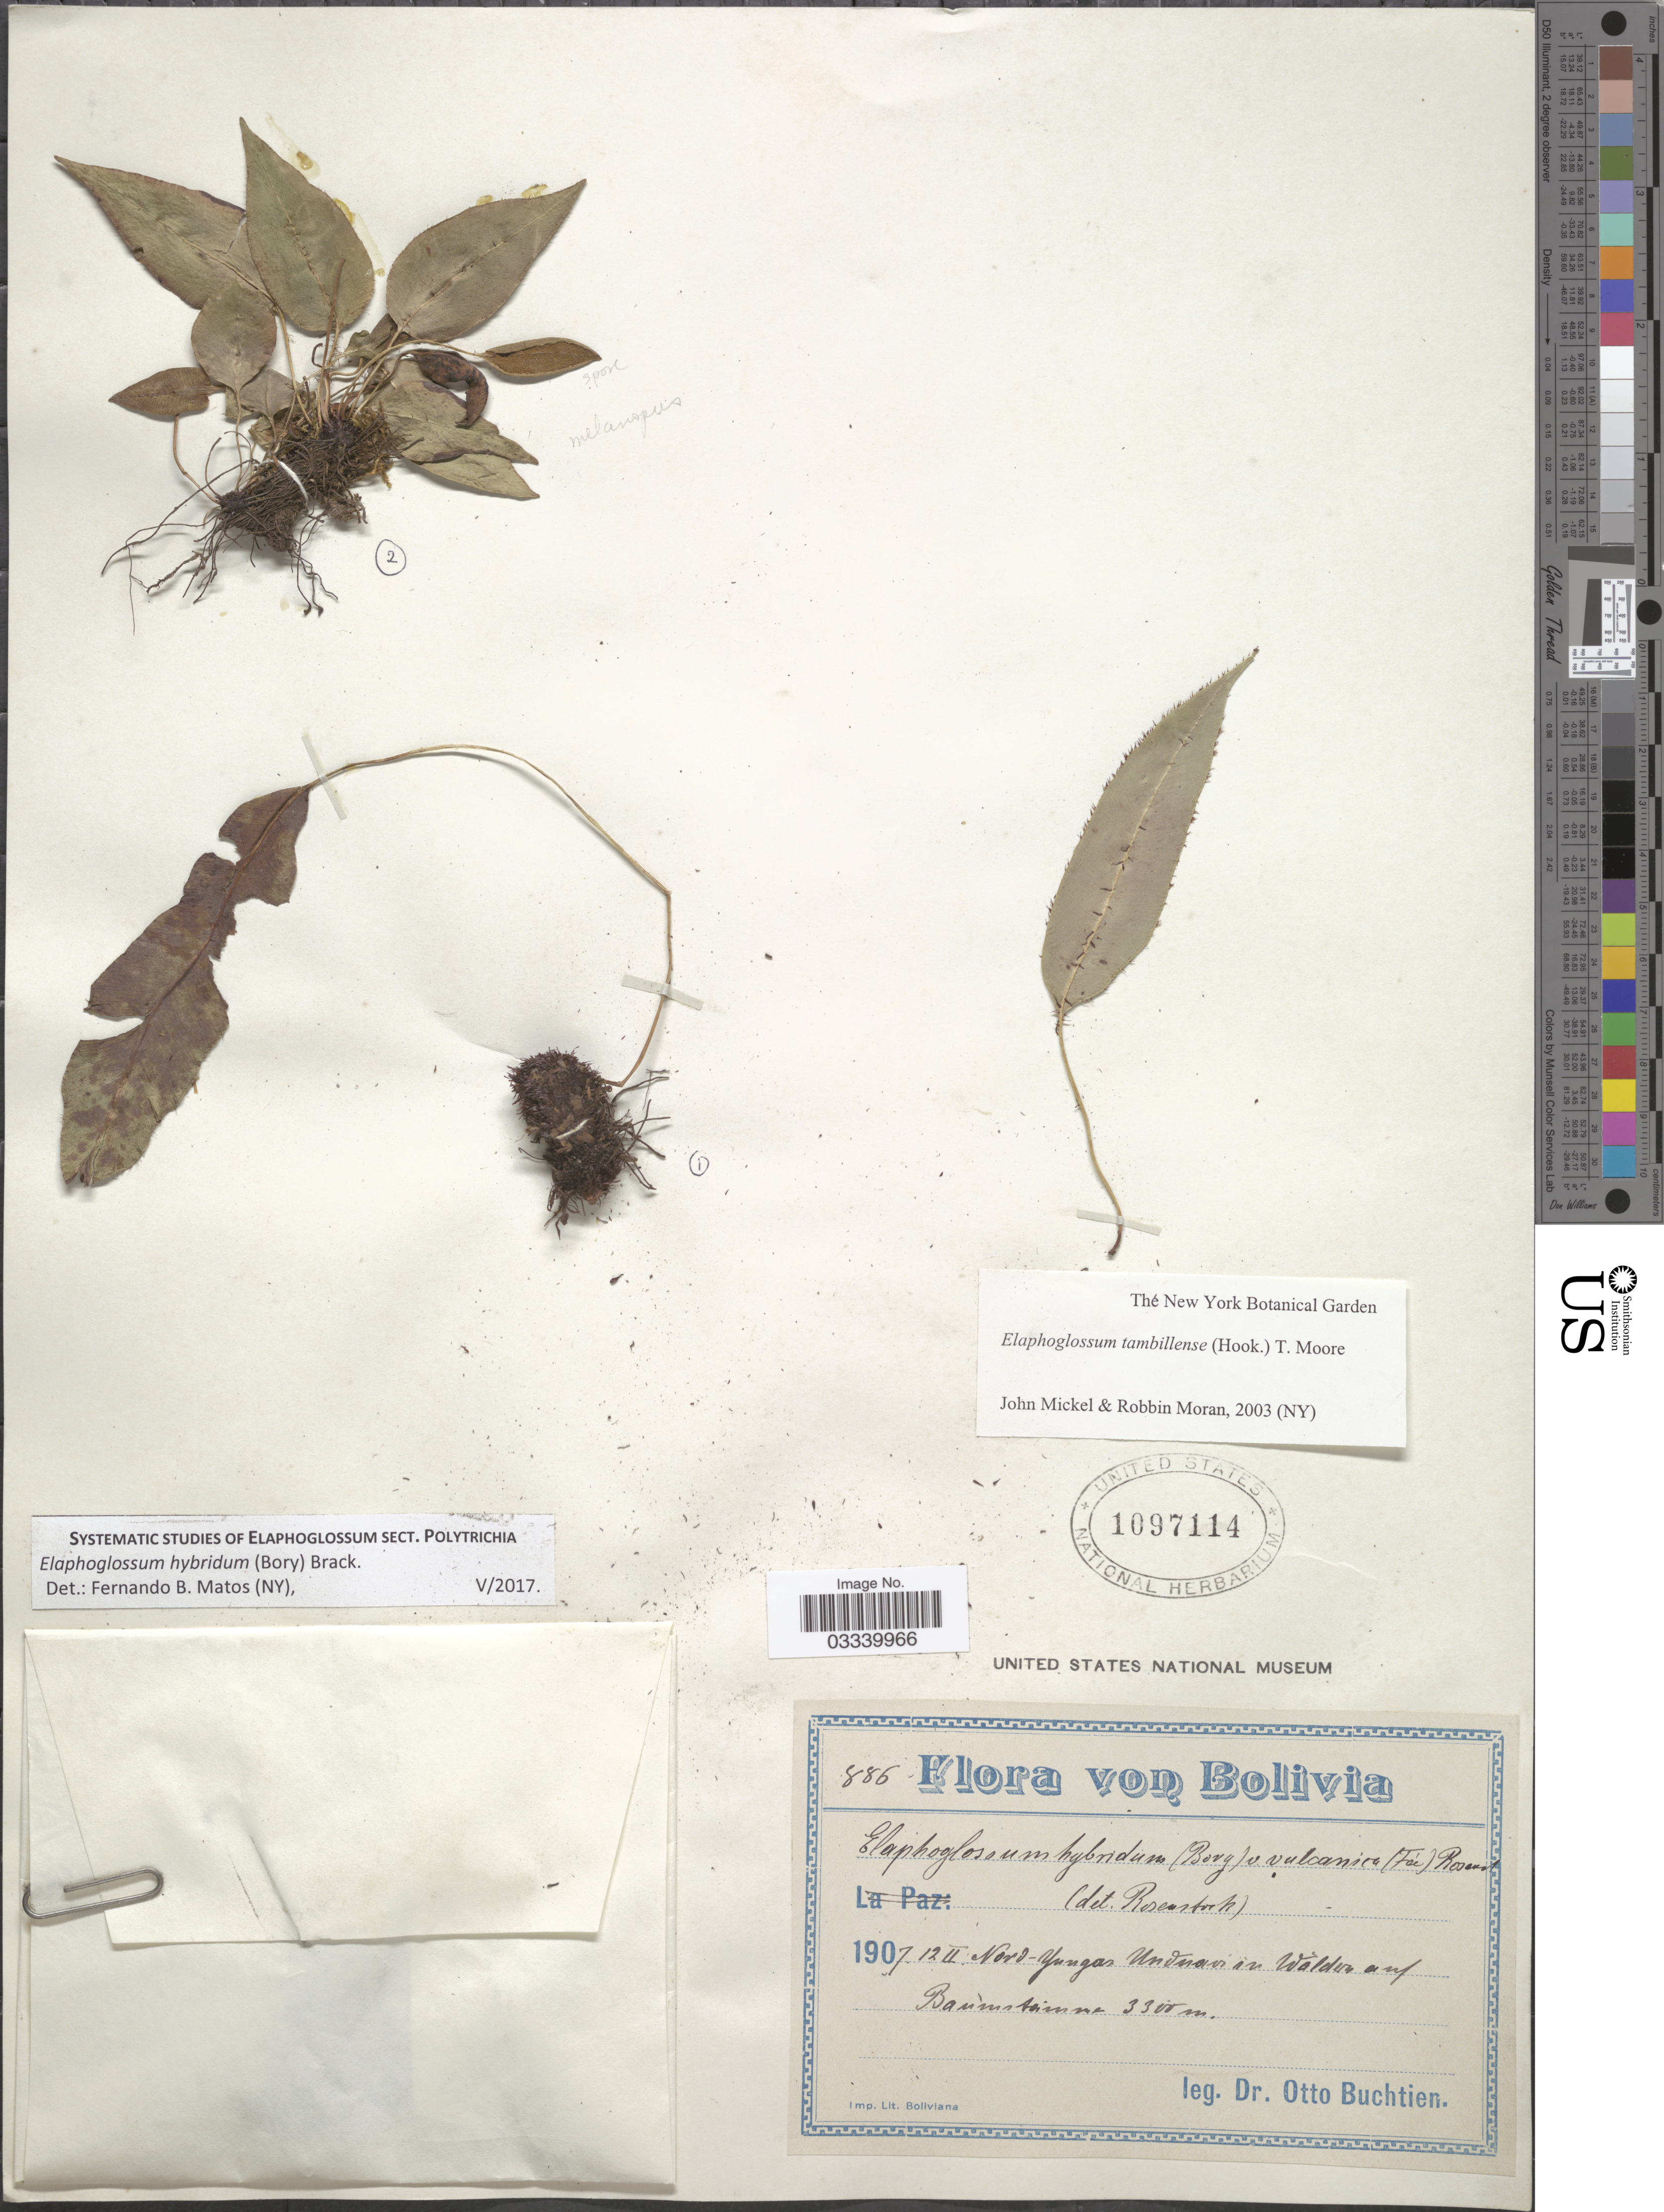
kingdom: Plantae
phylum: Tracheophyta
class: Polypodiopsida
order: Polypodiales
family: Dryopteridaceae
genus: Elaphoglossum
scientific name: Elaphoglossum hybridum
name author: (Bory) T. Moore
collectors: O. Buchtien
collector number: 886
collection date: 1907-02-12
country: Bolivia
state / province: La Paz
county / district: Nor Yungas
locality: Nord-Yungas Unduavi.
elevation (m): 3300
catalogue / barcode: US 1097114